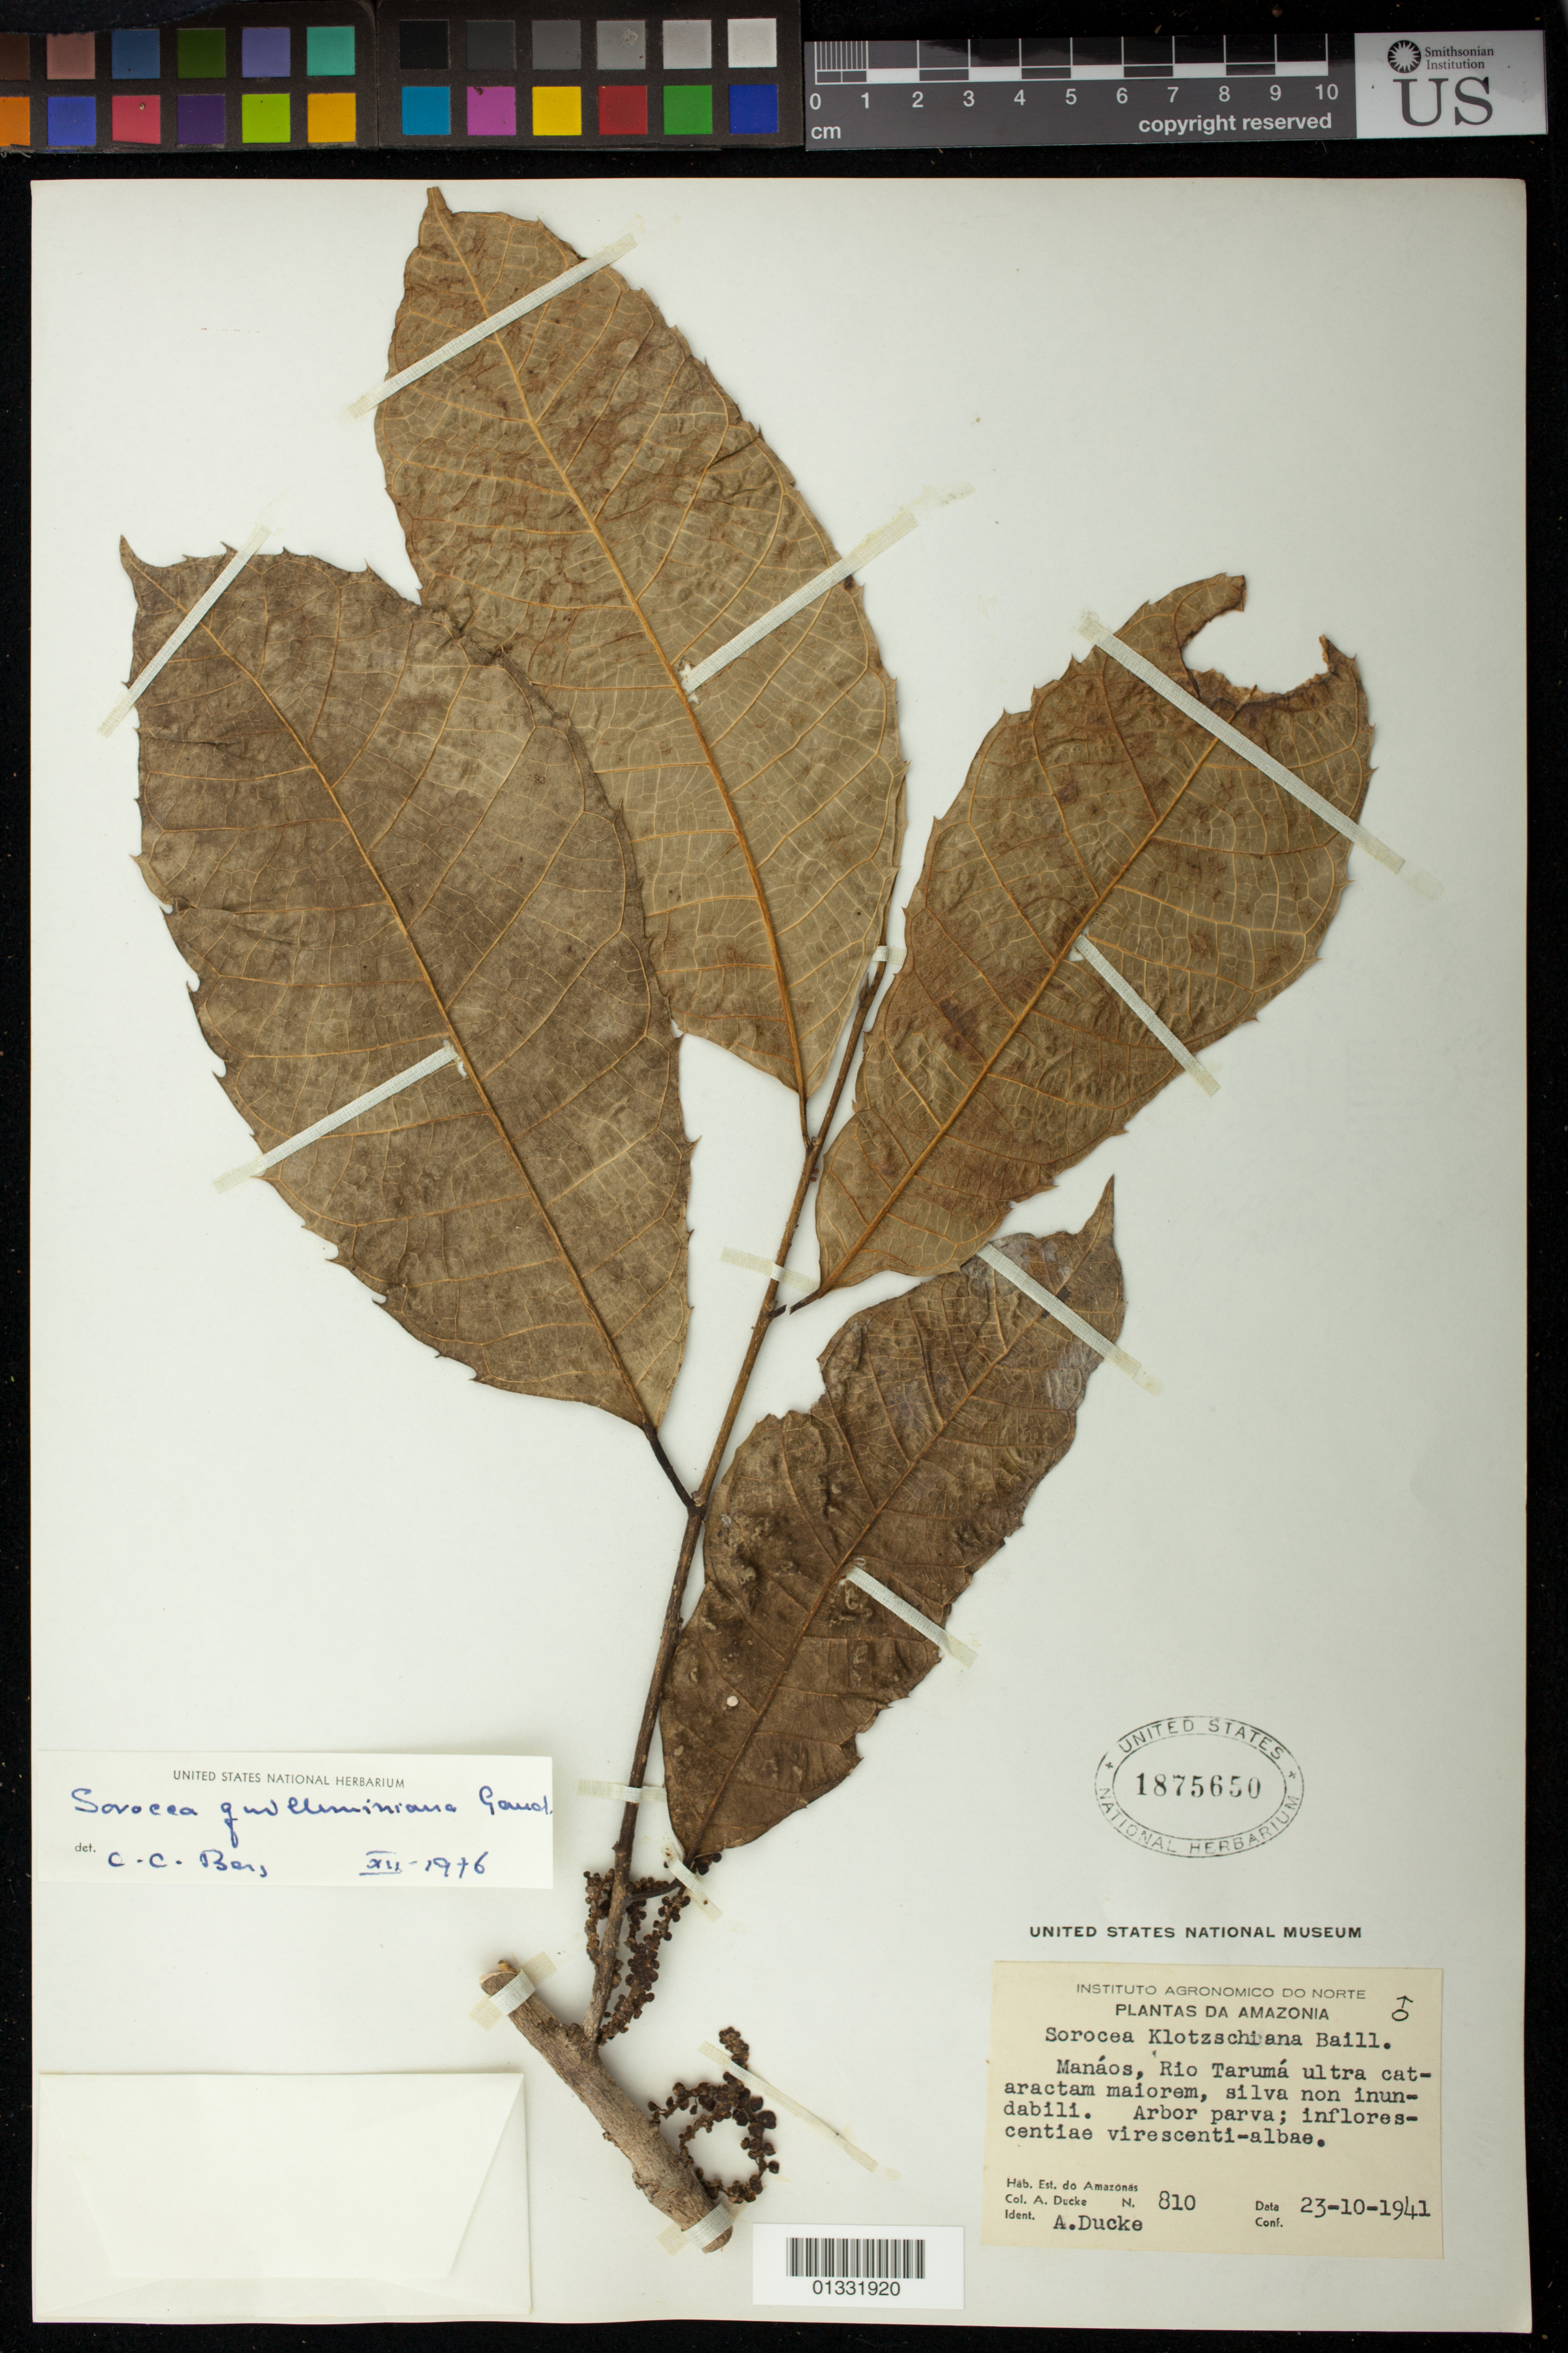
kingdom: Plantae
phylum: Tracheophyta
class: Magnoliopsida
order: Rosales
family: Moraceae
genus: Sorocea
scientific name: Sorocea guilleminiana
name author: Gaudich.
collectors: A. Ducke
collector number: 810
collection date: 1941-10-23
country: Brazil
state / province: Amazonas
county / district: Manaus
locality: Rio Tarumá ultra cataractum maiorem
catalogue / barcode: US 1875650